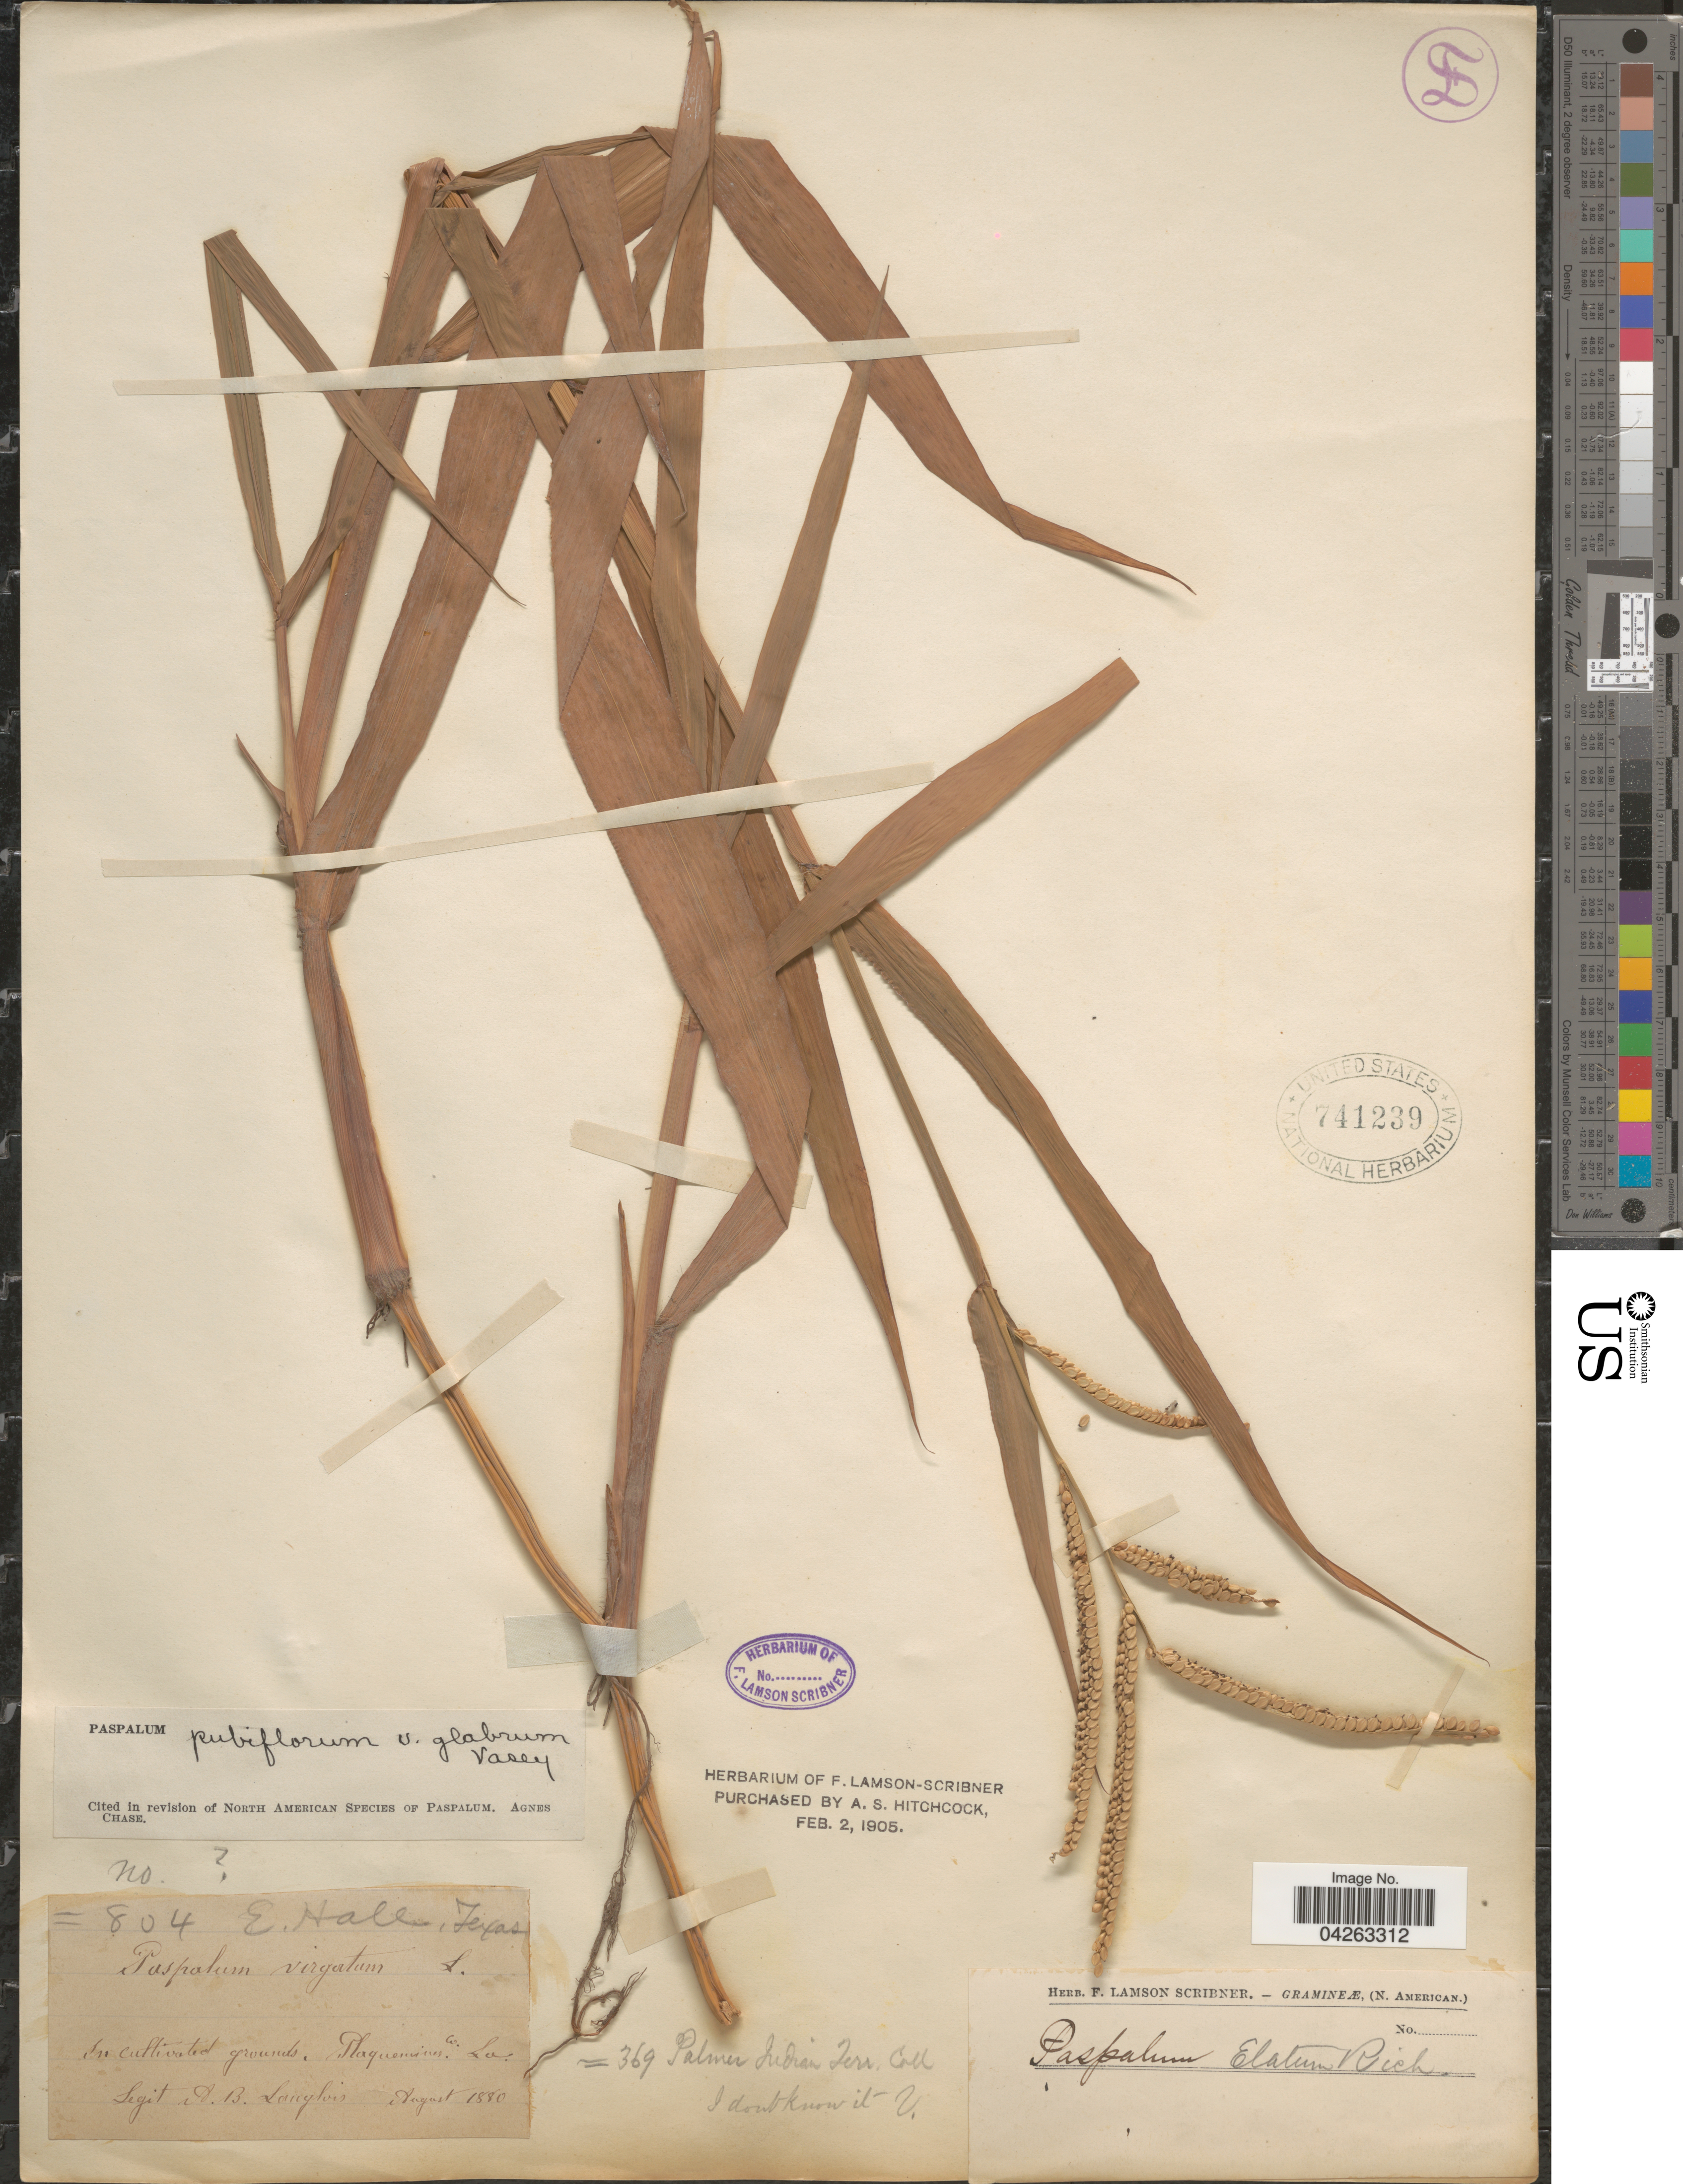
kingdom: Plantae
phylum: Tracheophyta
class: Liliopsida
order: Poales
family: Poaceae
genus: Paspalum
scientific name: Paspalum pubiflorum var. glabrum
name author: Vasey ex Scribn.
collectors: A. Langlois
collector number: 804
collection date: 1880-08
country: United States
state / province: Louisiana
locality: Plaquemines Co.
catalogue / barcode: US 741239